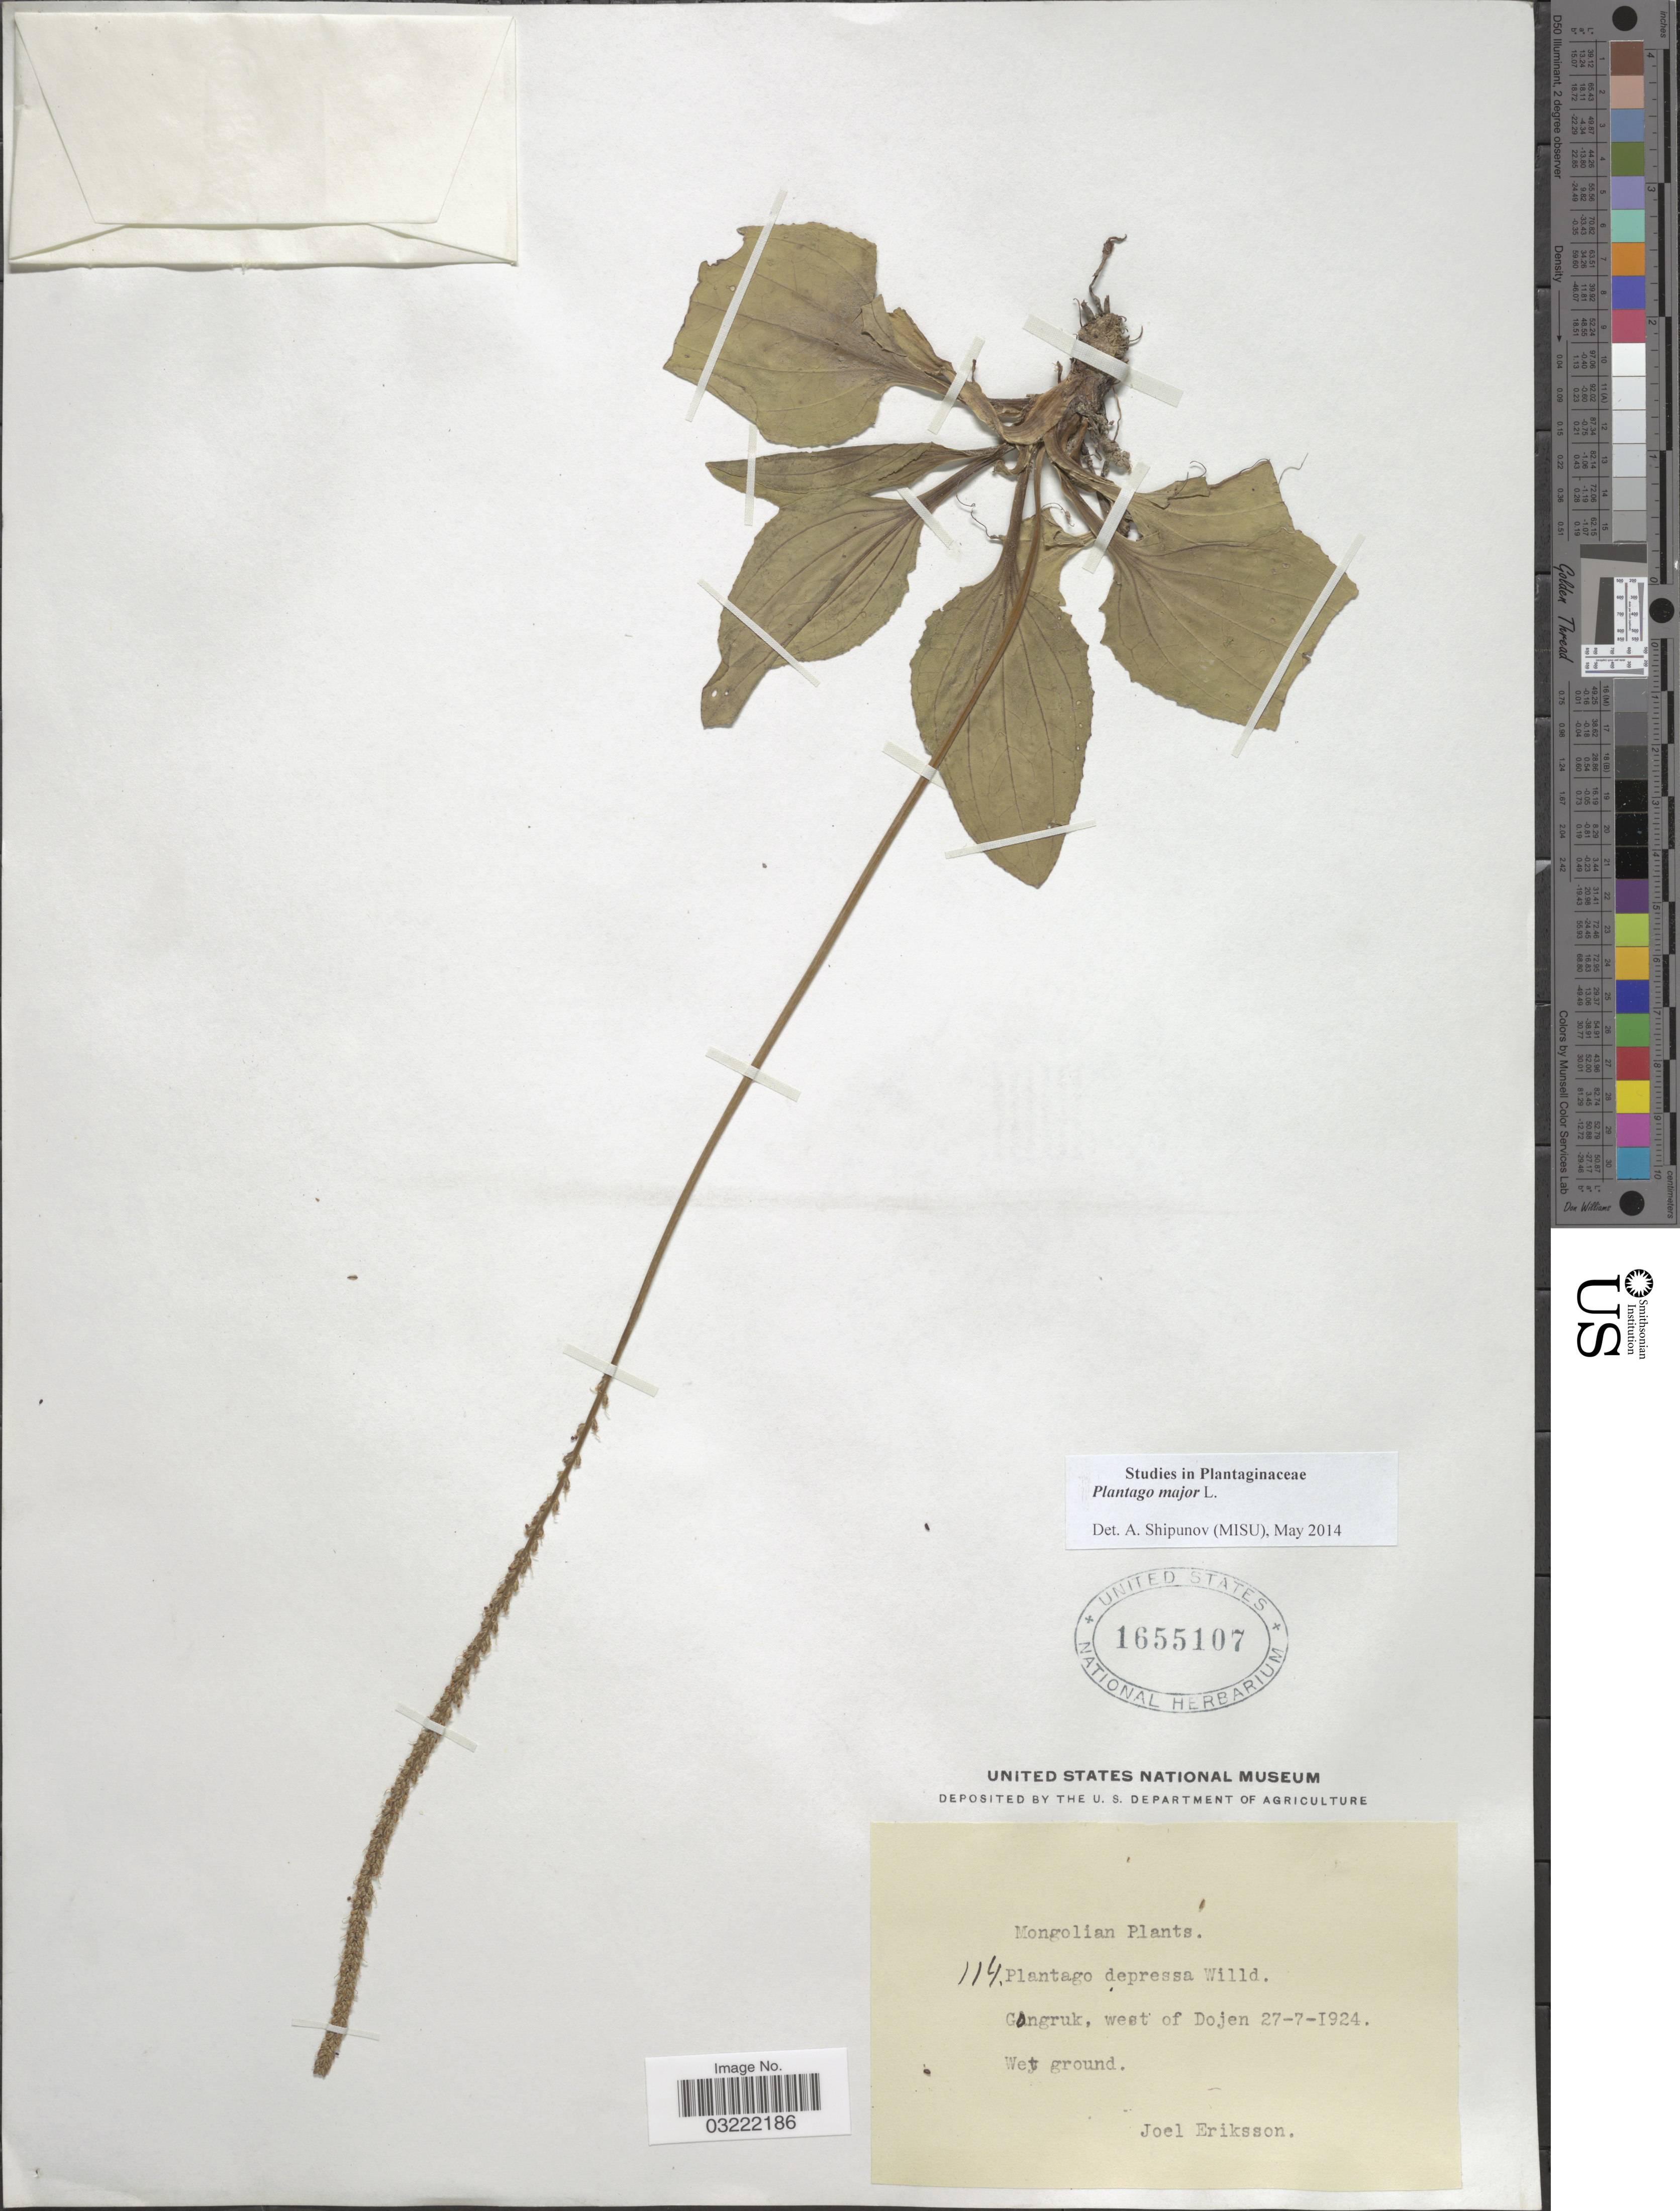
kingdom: Plantae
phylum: Tracheophyta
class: Magnoliopsida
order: Lamiales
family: Plantaginaceae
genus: Plantago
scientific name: Plantago major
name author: L.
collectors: J. Eriksson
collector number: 114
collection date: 1924-07-27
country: Mongolia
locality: Gongruk, west of Dojen.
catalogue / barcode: US 1655107